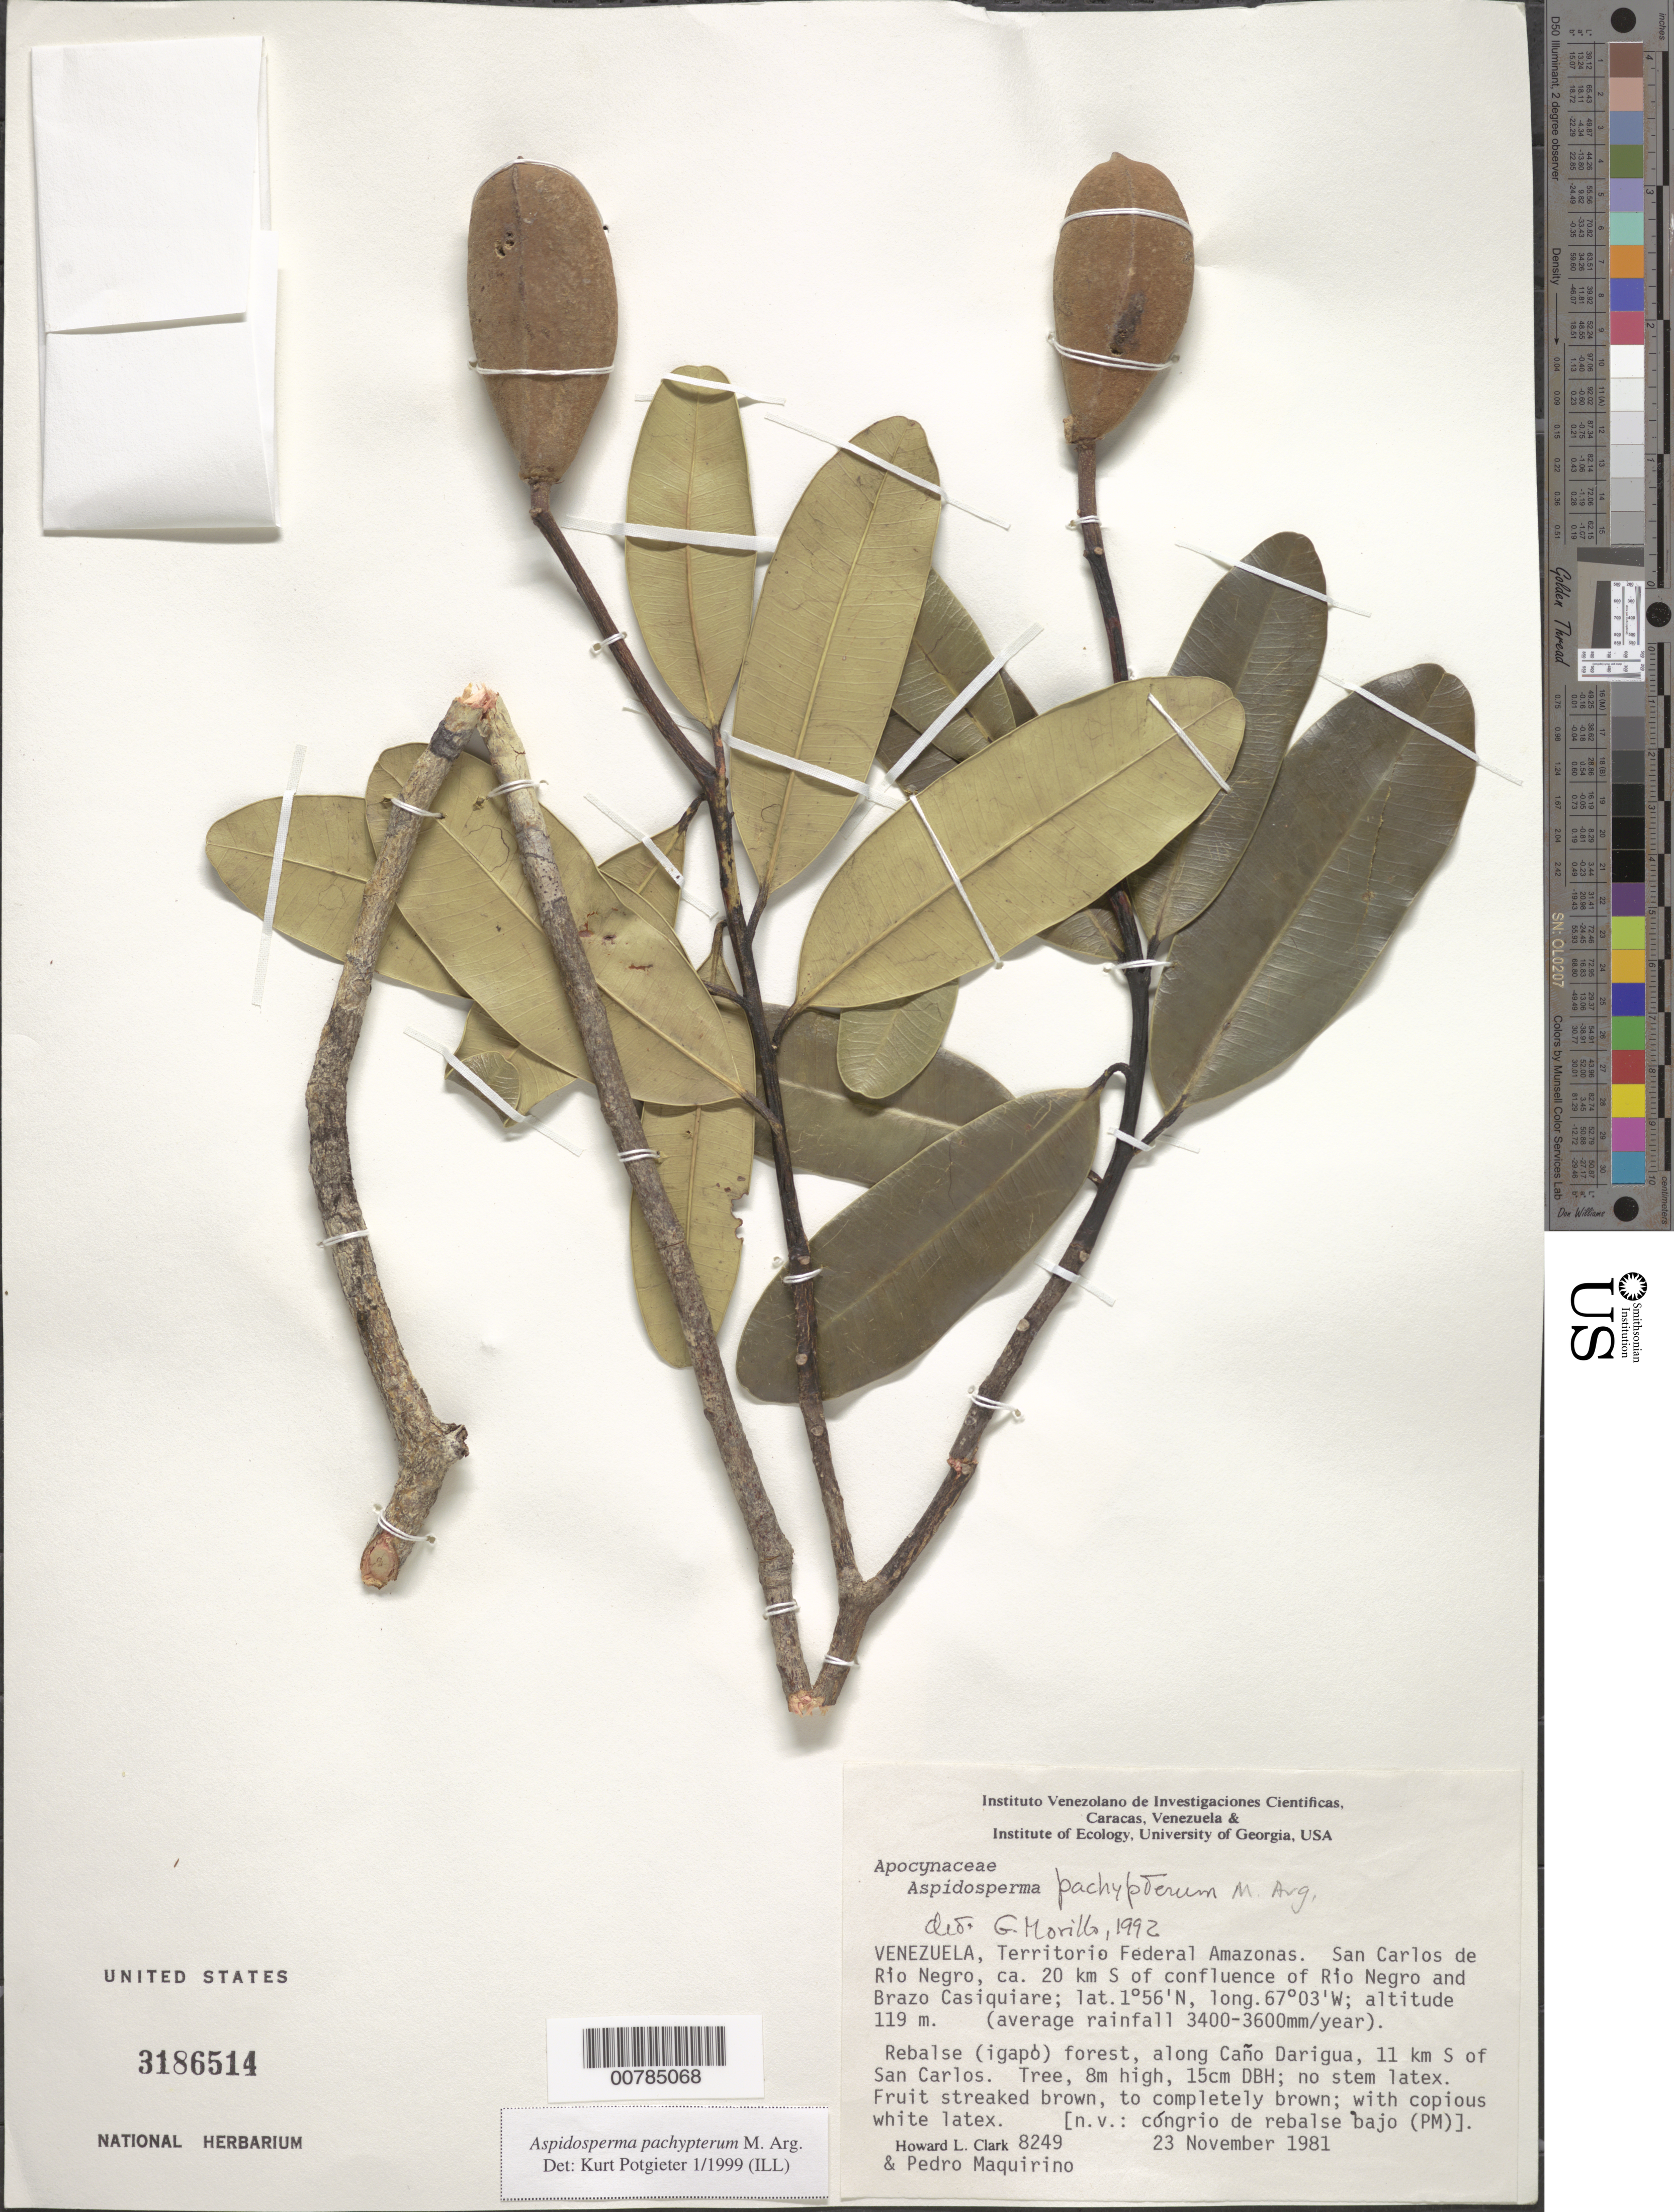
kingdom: Plantae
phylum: Tracheophyta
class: Magnoliopsida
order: Gentianales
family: Apocynaceae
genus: Aspidosperma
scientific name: Aspidosperma pachypterum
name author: Müll. Arg.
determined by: Potgieter, K.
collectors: H. L. Clark & P. Maquirino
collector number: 8249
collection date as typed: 23-Nov-81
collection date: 1981-11-23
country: Venezuela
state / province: Amazonas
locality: San Carlos de Río Negro, ca. 20 km S of confluence of Río Negro and Brazo Casiquiare; near Caño Darigua, 11 km S of San Carlos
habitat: Rebalse (igapo) forest, average rainfall 3400-3600 mm/year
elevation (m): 119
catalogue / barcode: US 3186514